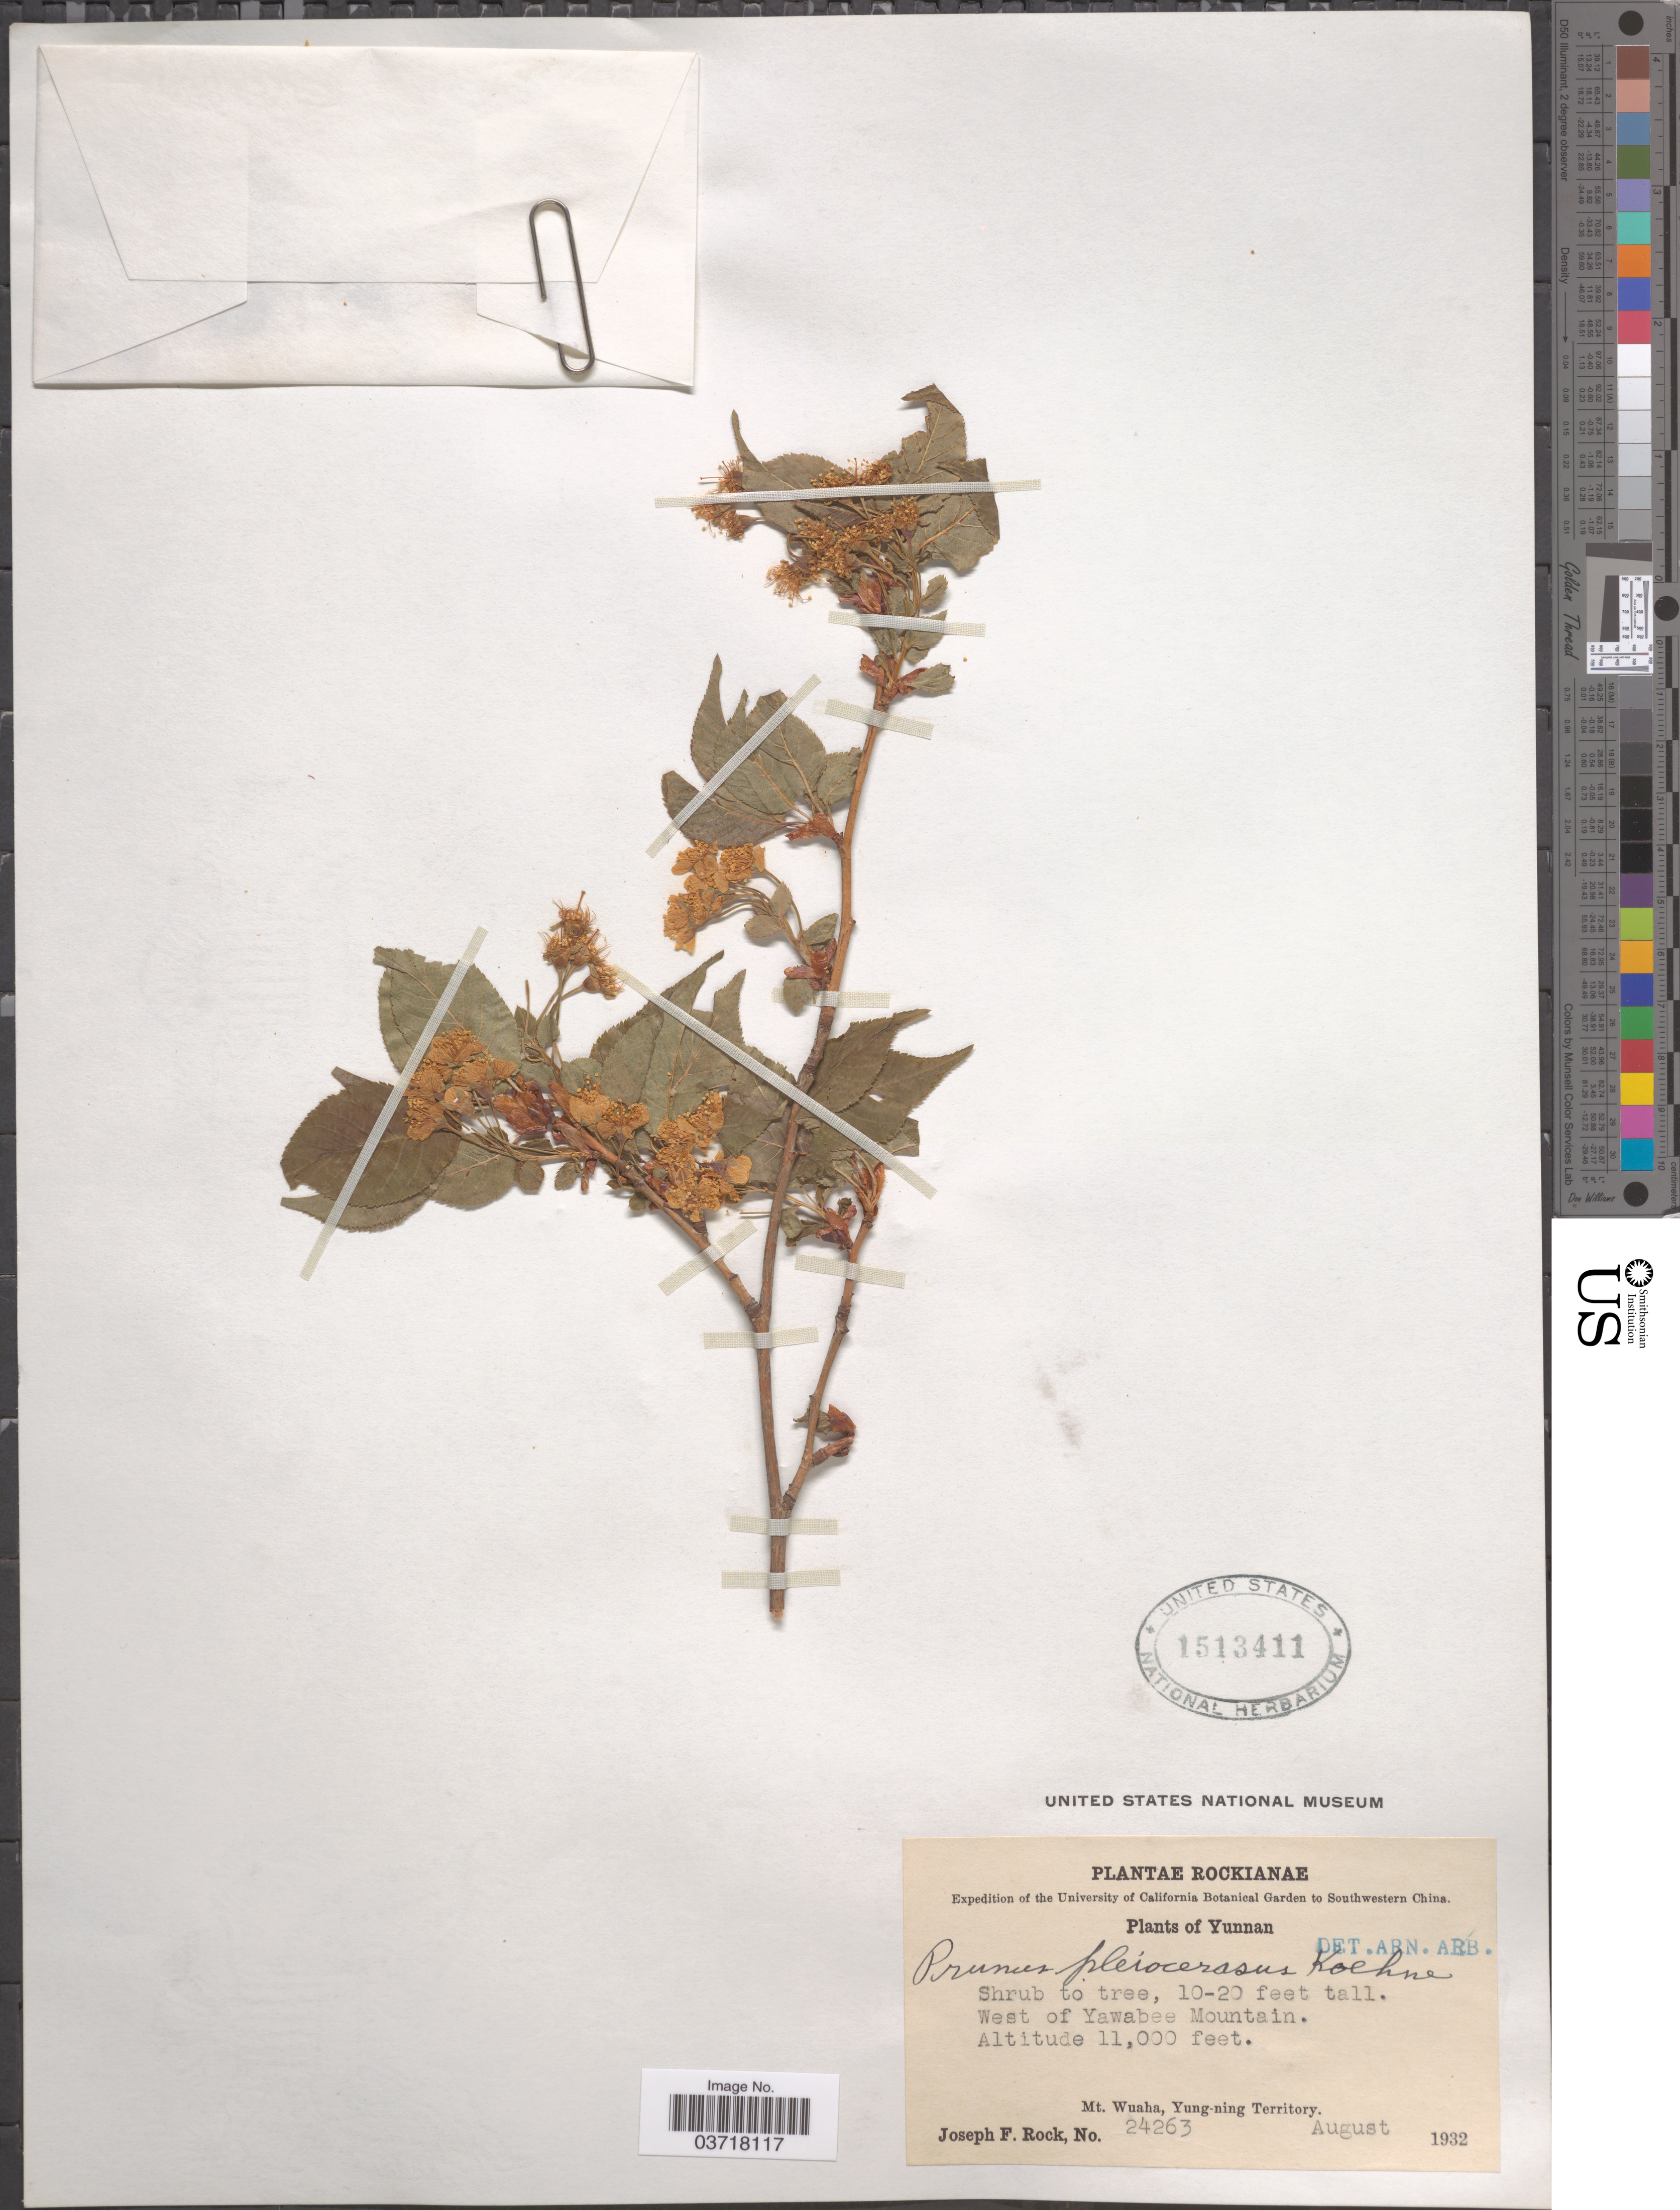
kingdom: Plantae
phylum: Tracheophyta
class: Magnoliopsida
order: Rosales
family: Rosaceae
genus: Prunus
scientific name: Prunus pleiocerasus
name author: Koehne in Sarg.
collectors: J. F. Rock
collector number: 24263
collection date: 1932-08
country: China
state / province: Yunnan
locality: Southwestern China. West of Yawabee Mountain. Mt. Wuaha, Yung-ning Territory.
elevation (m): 3353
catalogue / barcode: US 1513411